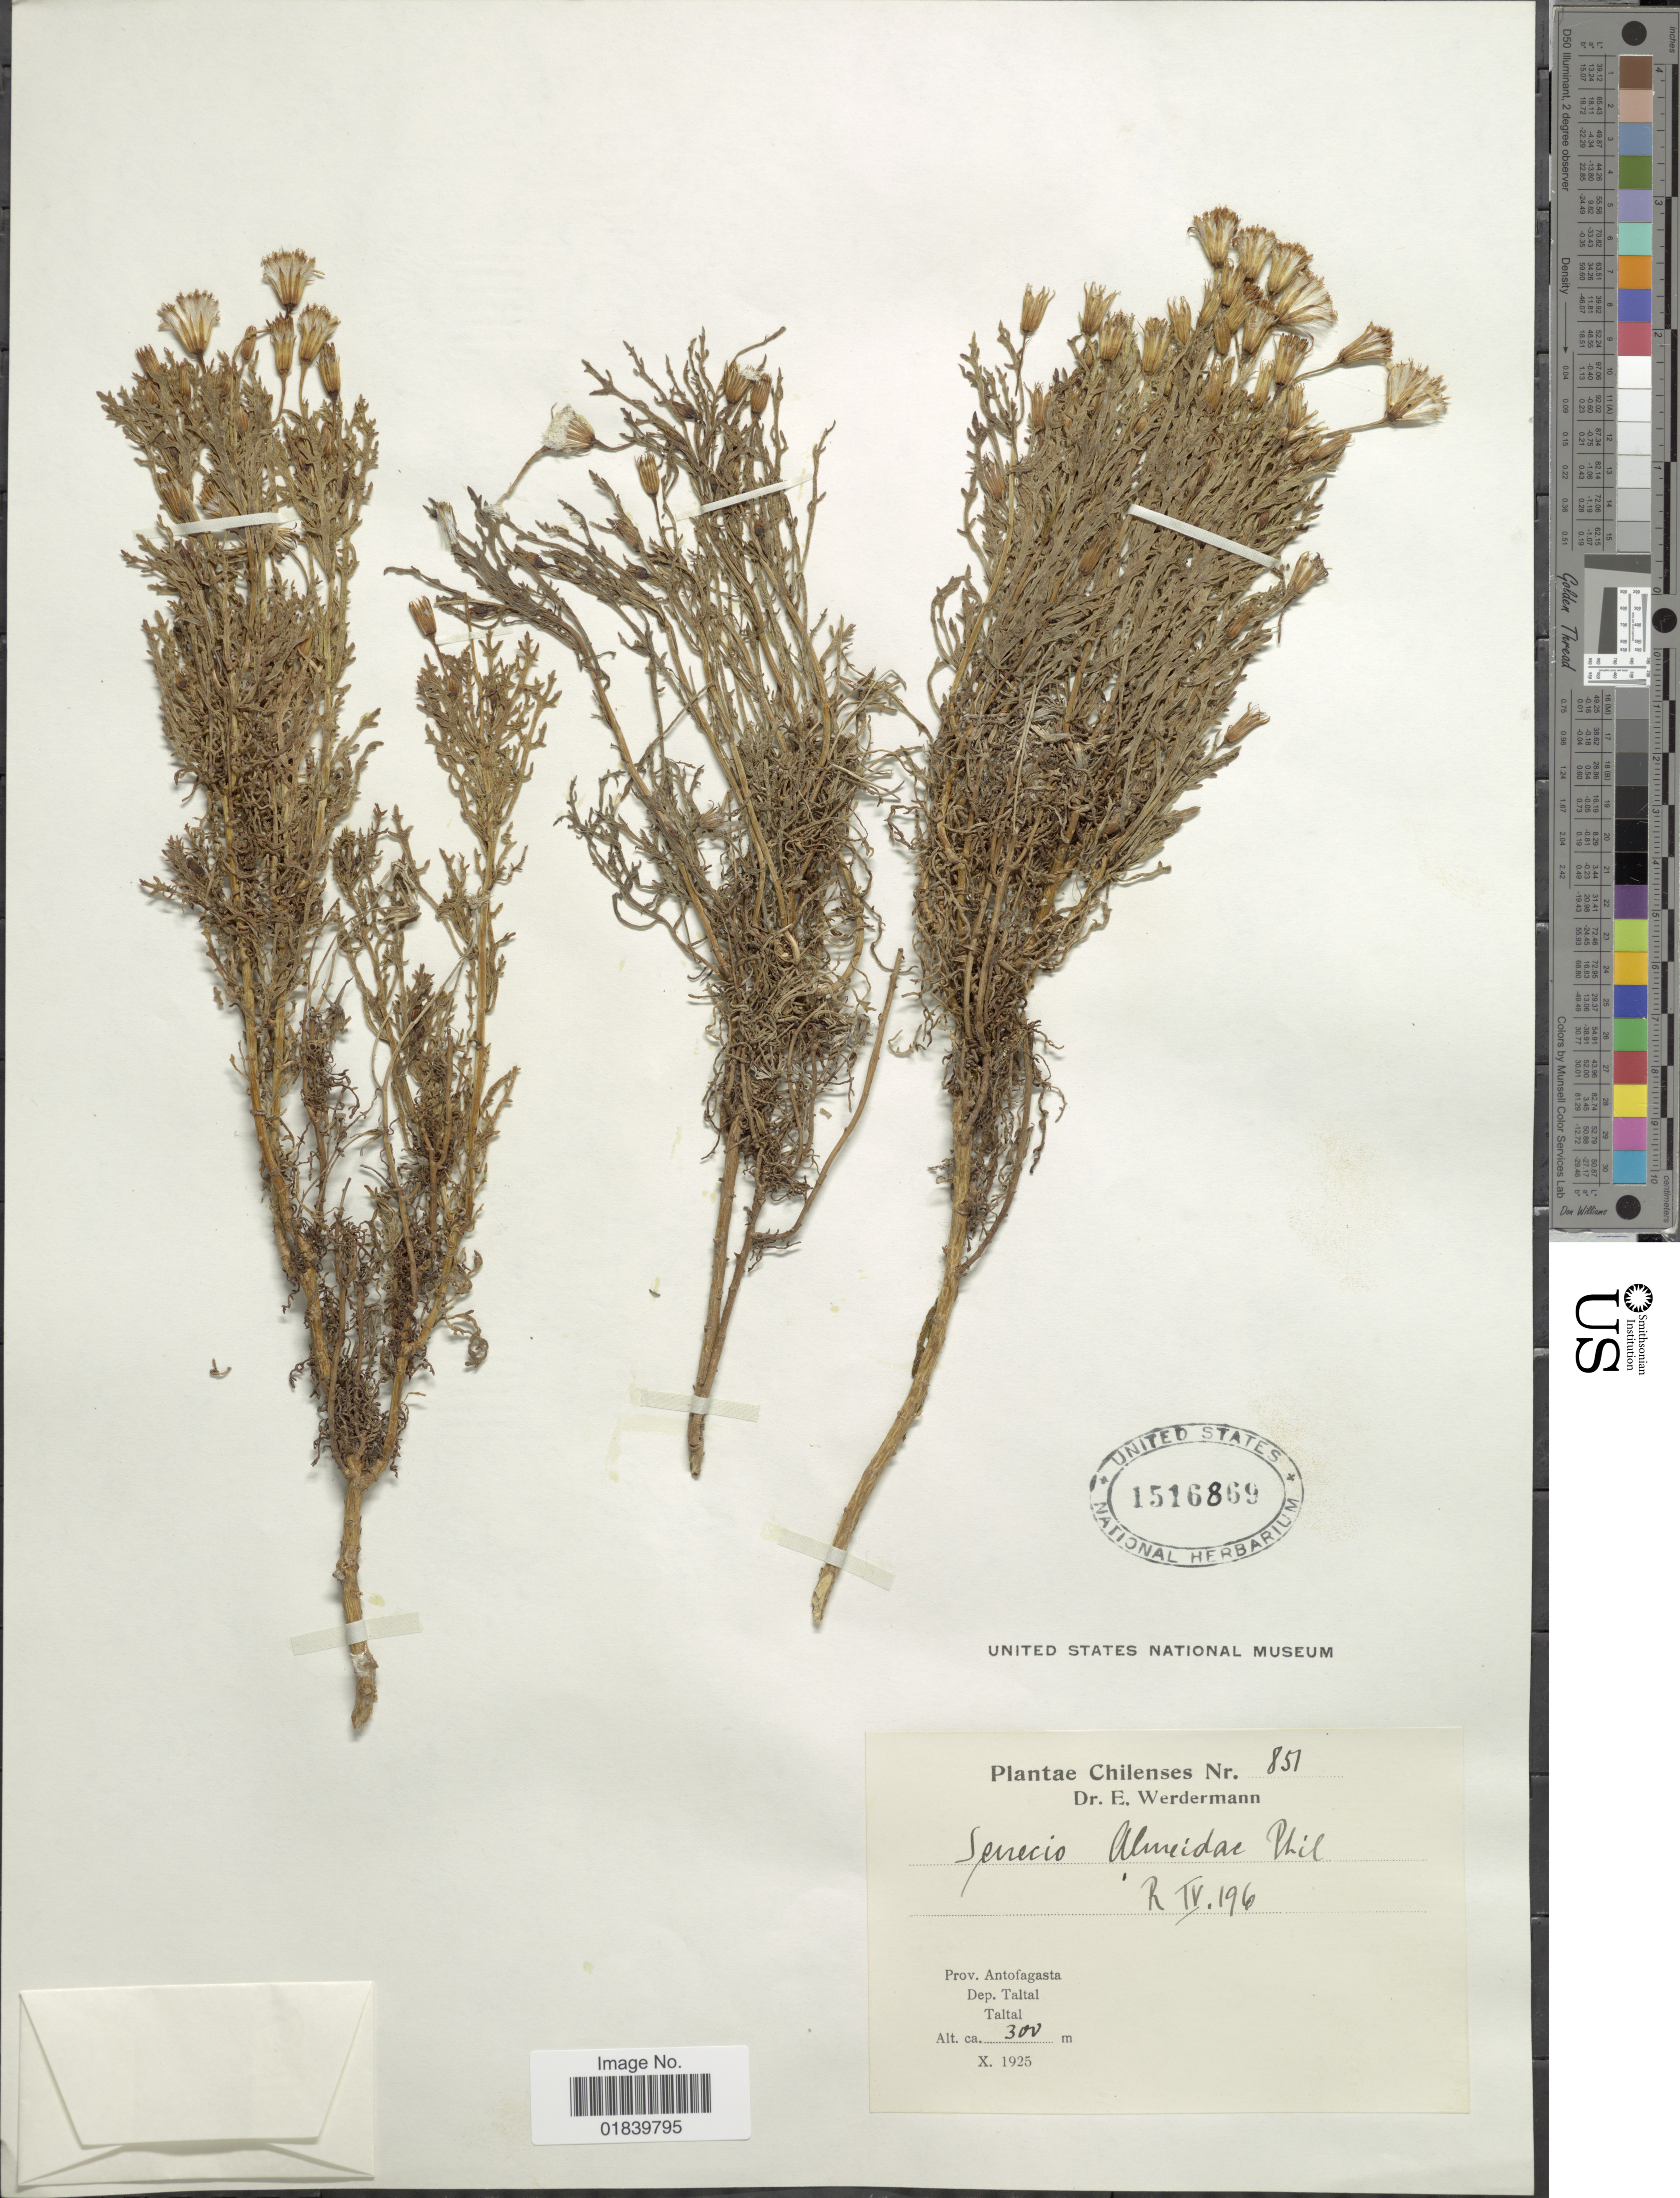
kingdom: Plantae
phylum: Tracheophyta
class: Magnoliopsida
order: Asterales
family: Asteraceae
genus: Senecio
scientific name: Senecio almeidae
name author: Phil.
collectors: E. Werdermann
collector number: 851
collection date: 1925-10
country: Chile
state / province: Antofagasta (II)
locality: Prov. Antofagasta. Dept. Taltal. Taltal.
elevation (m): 300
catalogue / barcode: US 1516869